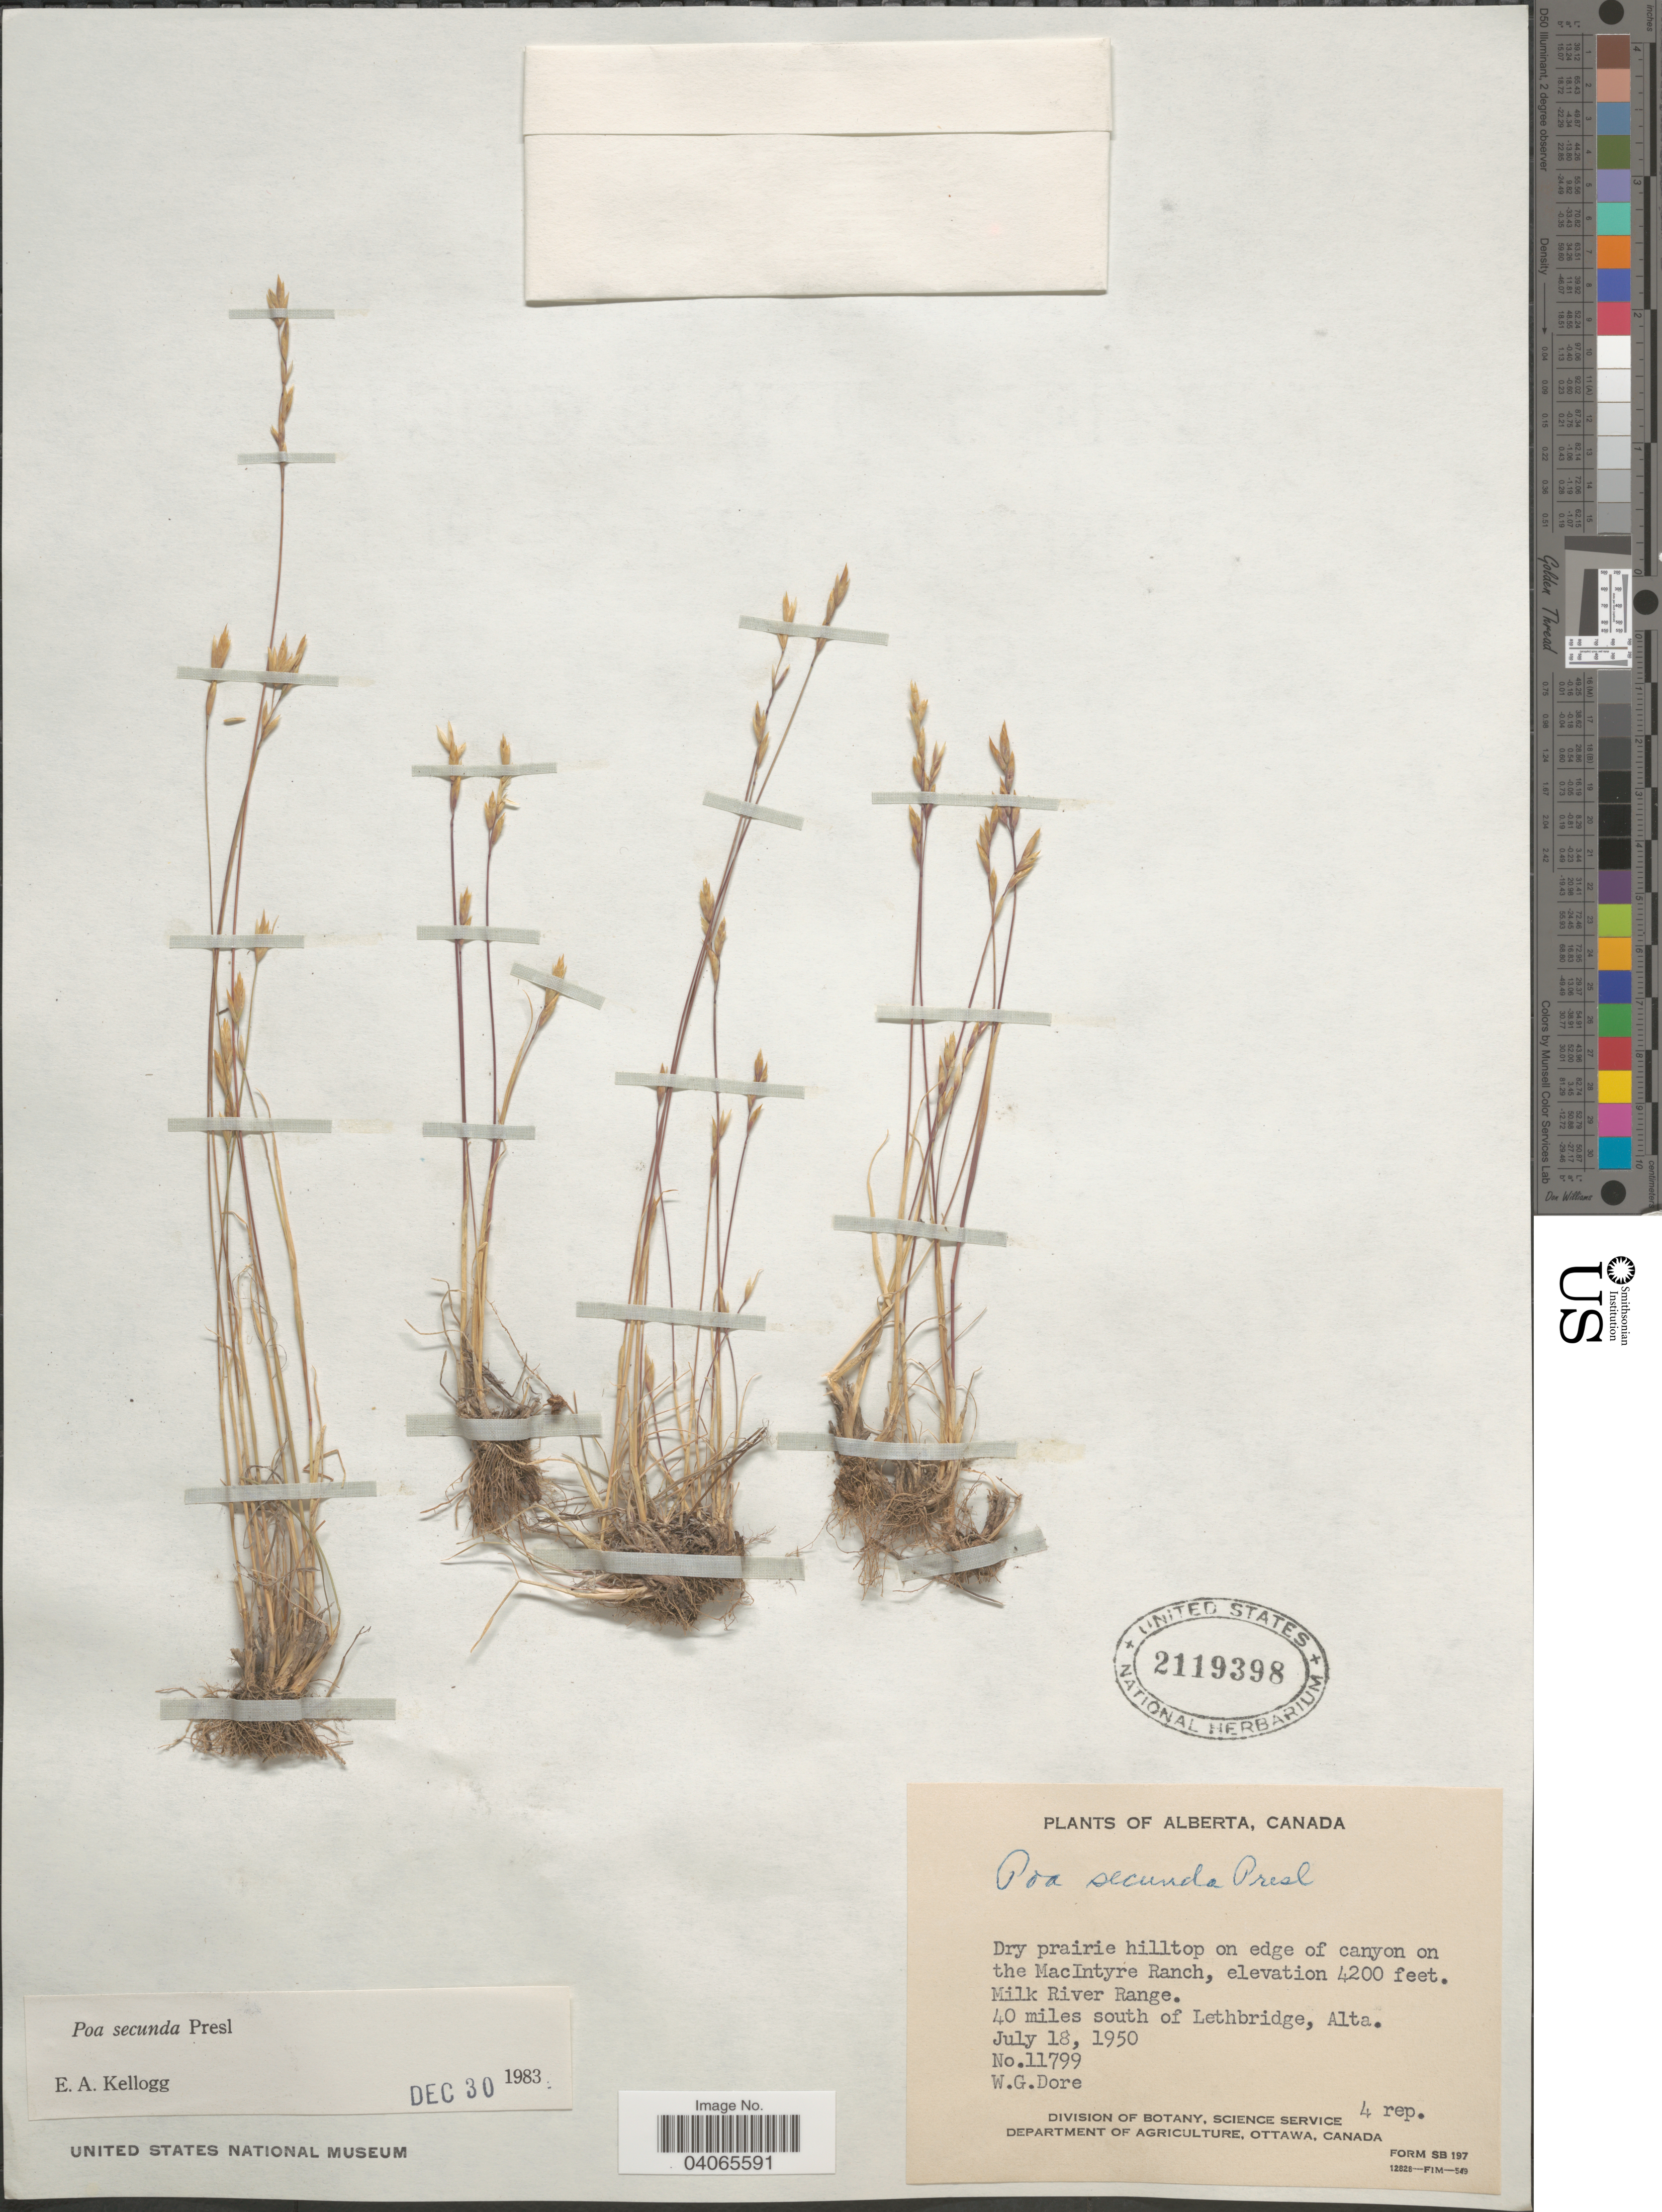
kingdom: Plantae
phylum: Tracheophyta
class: Liliopsida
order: Poales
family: Poaceae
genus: Poa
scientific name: Poa secunda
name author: J. Presl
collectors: W. Dore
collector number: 11799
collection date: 1950-07-18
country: Canada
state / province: Alberta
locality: Dry prairie hilltop on edge of canyon on the MacIntyre Ranch, Milk River Range. 40 miles south of Lethbridge.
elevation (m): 1280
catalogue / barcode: US 2119398